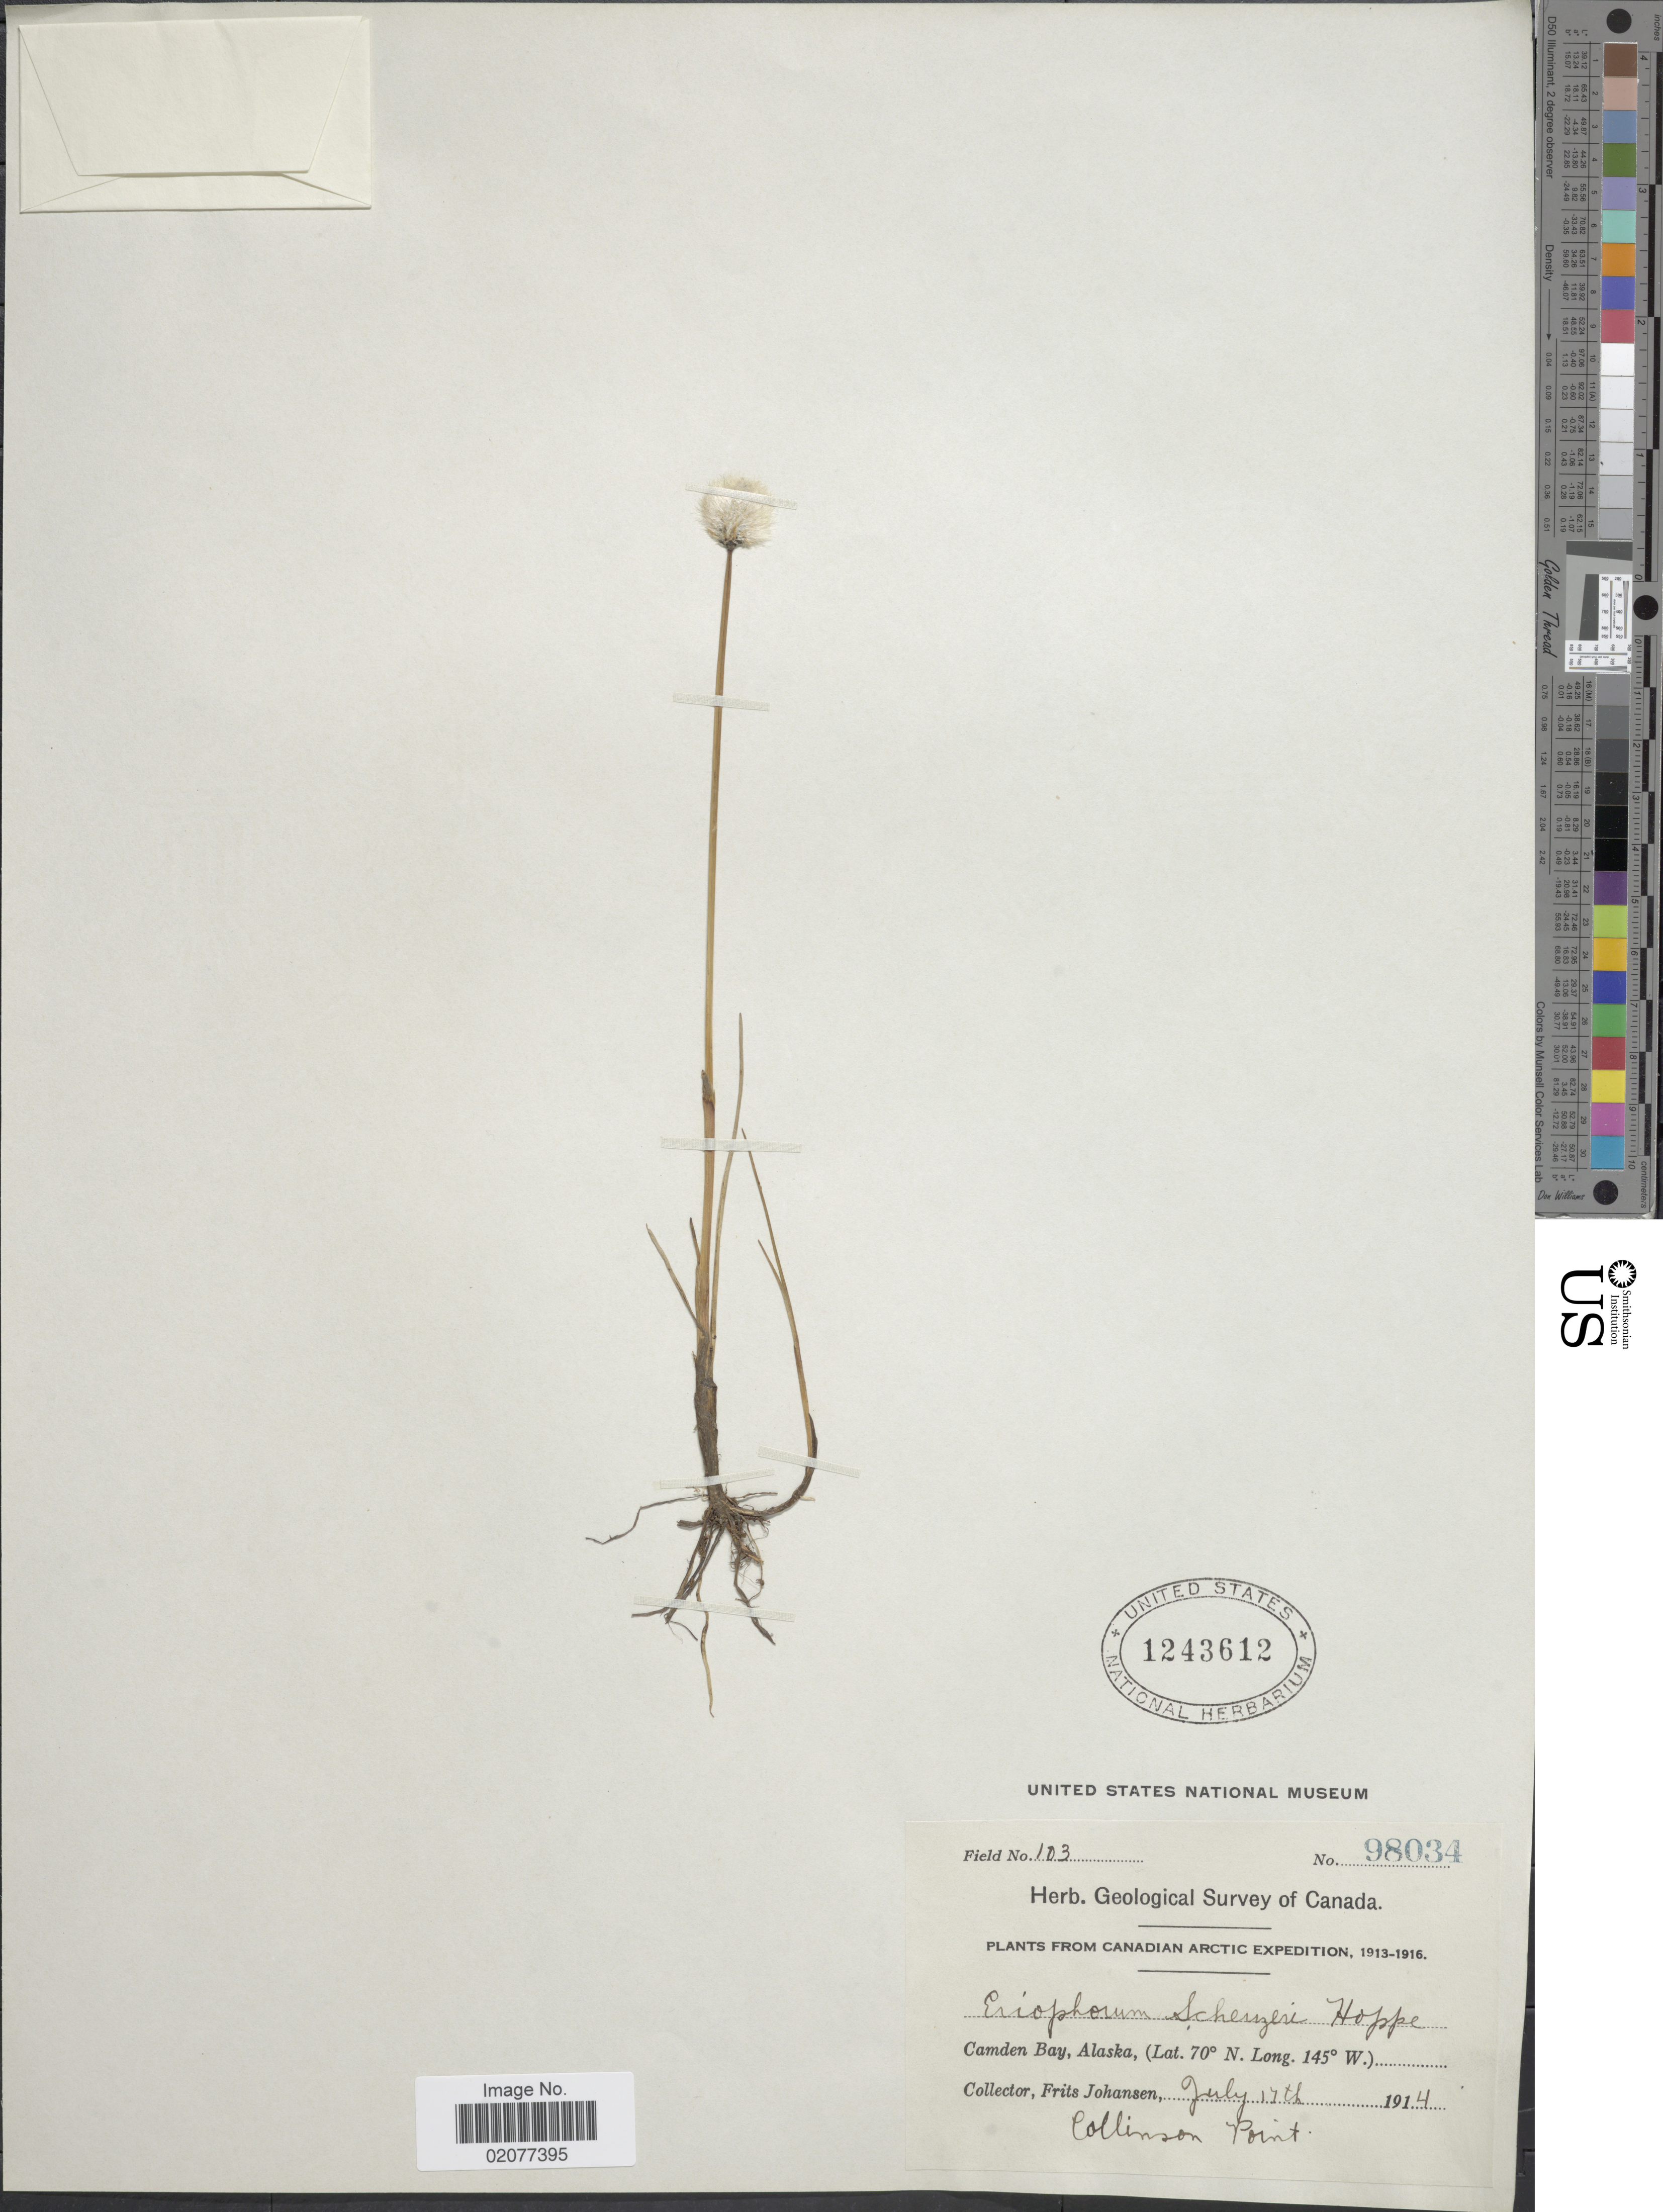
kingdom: Plantae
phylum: Tracheophyta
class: Liliopsida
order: Poales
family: Cyperaceae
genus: Eriophorum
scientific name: Eriophorum scheuchzeri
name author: Hoppe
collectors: F. Johansen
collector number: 98034/103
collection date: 1914-07-17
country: United States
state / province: Alaska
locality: Camden Bay, Alaska. Collinson Point.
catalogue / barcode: US 1243612